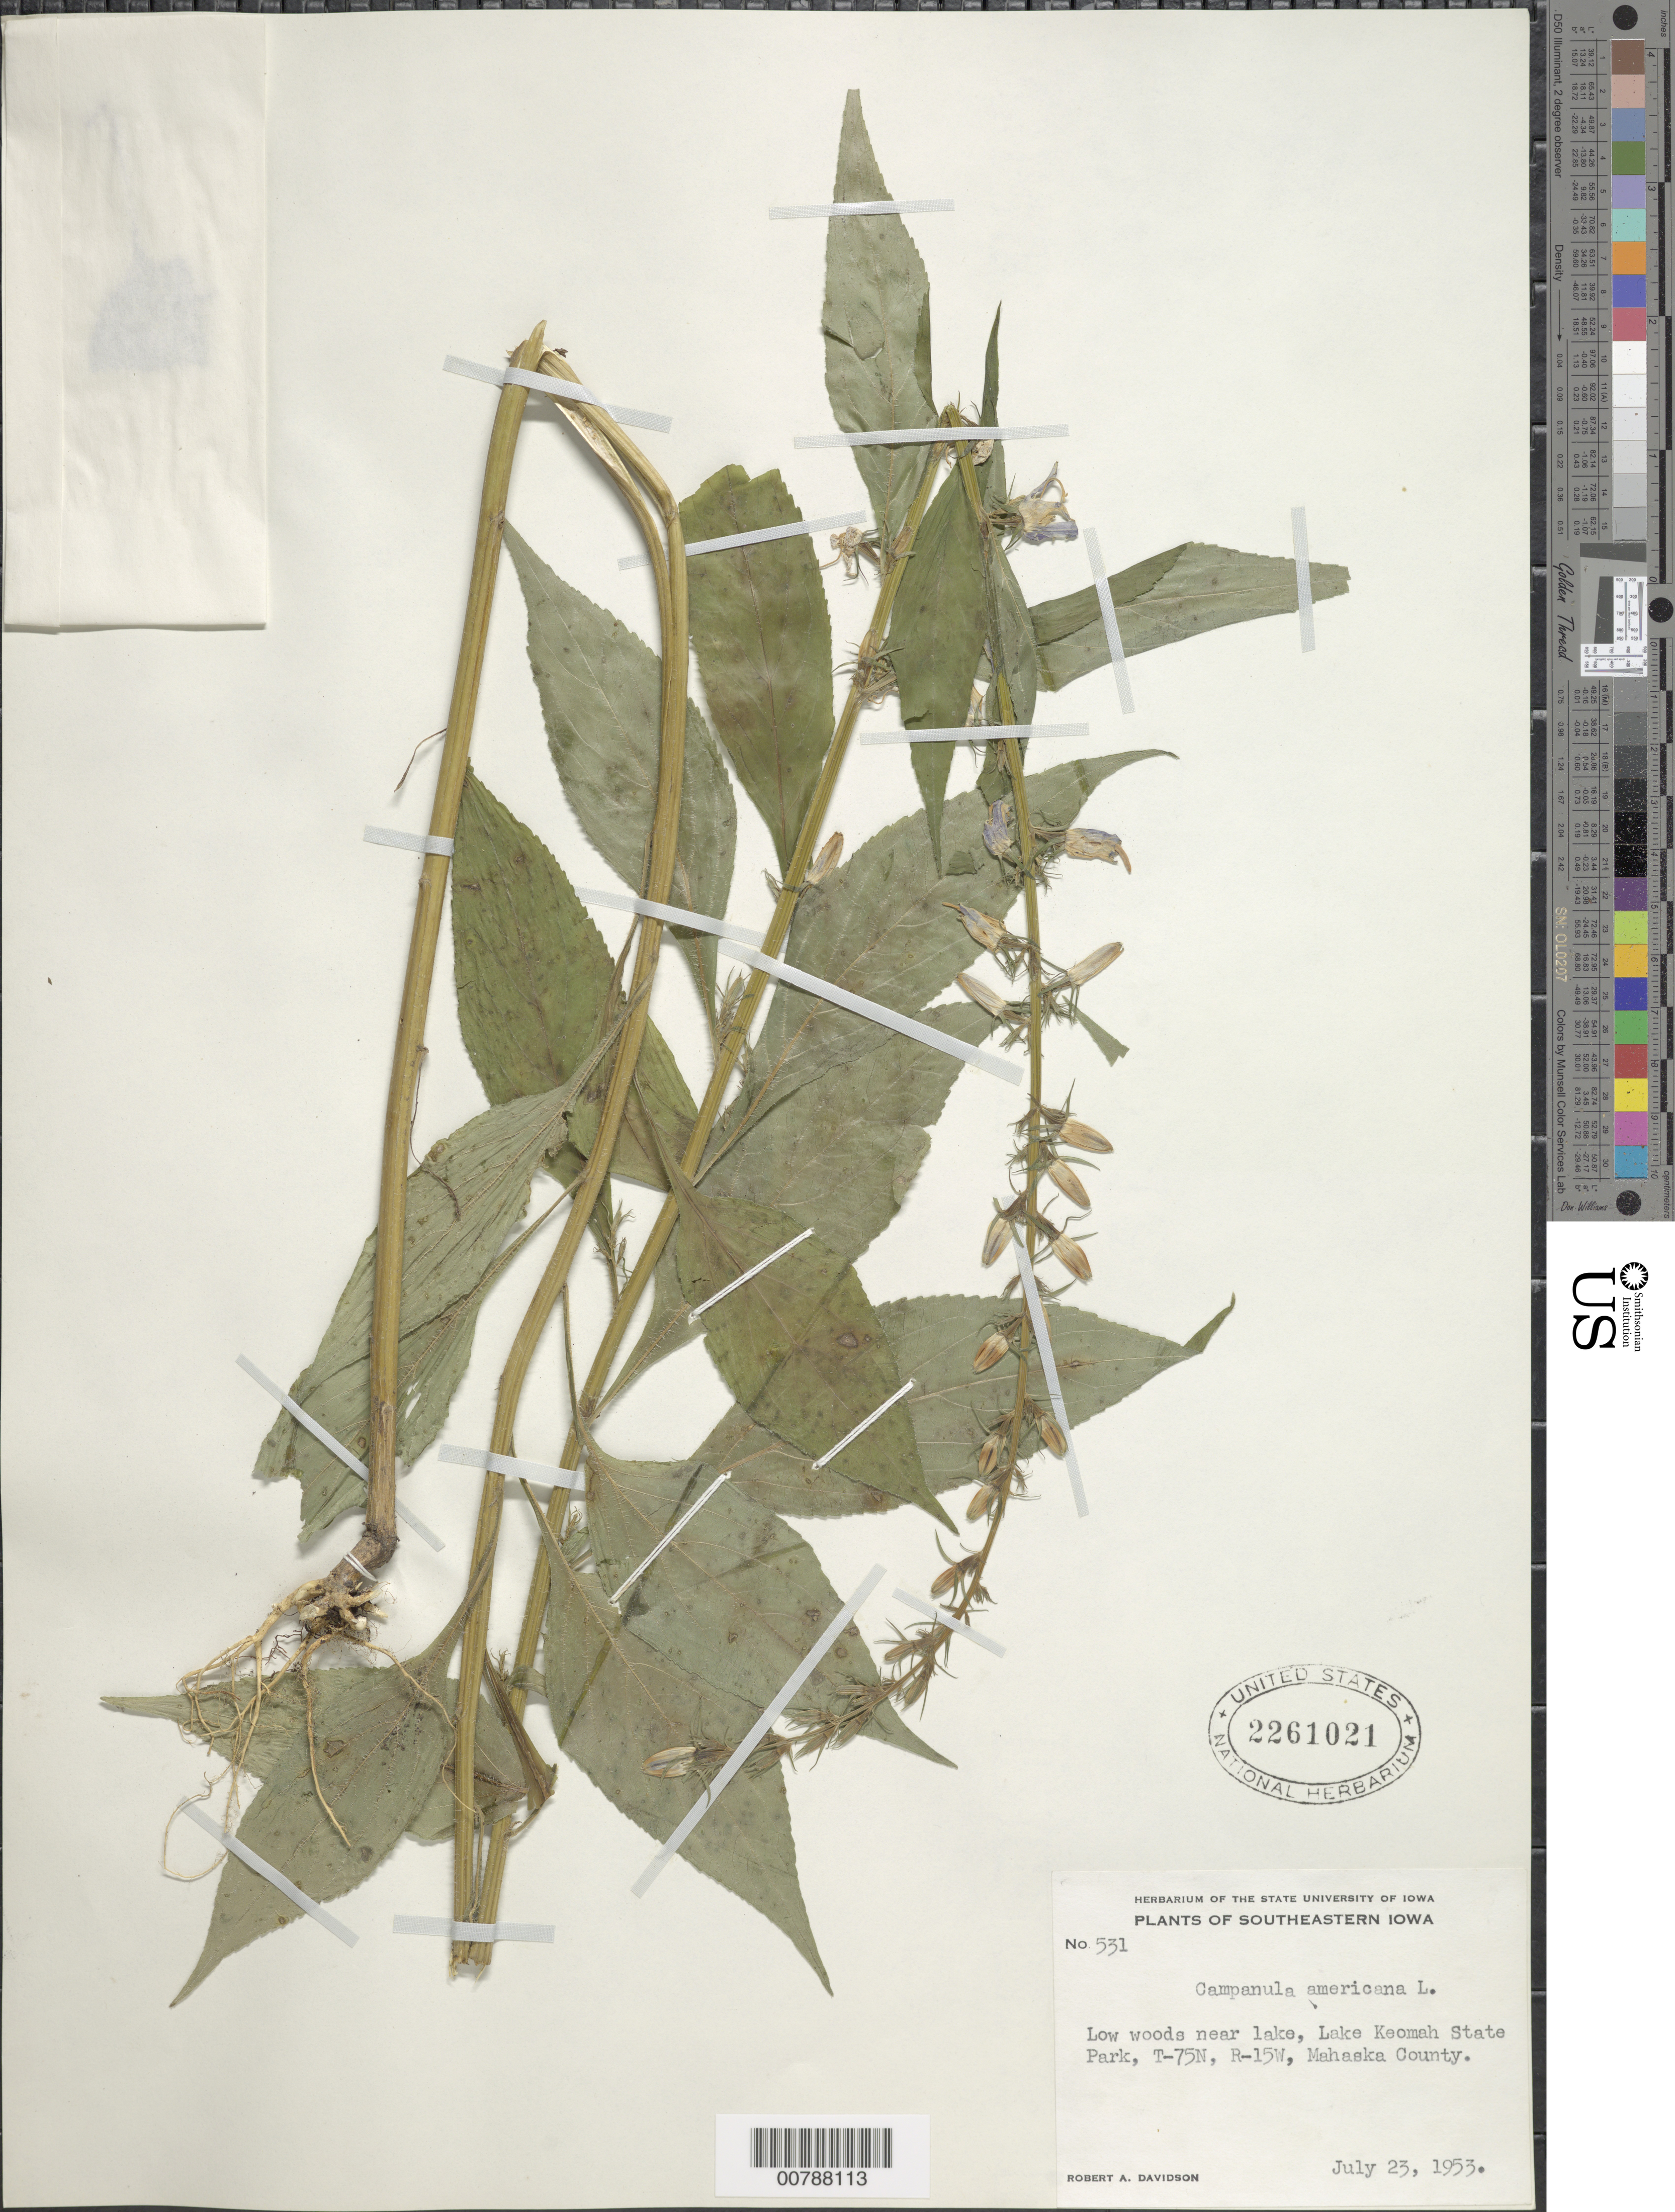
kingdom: Plantae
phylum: Tracheophyta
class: Magnoliopsida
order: Asterales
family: Campanulaceae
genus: Campanula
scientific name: Campanula americana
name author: L.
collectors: R. A. Davidson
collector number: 531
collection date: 1953-07-23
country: United States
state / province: Iowa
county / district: Mahaska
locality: Lake Keomah State Park, T-75N, R-15W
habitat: Low woods near lake.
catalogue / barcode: US 2261021